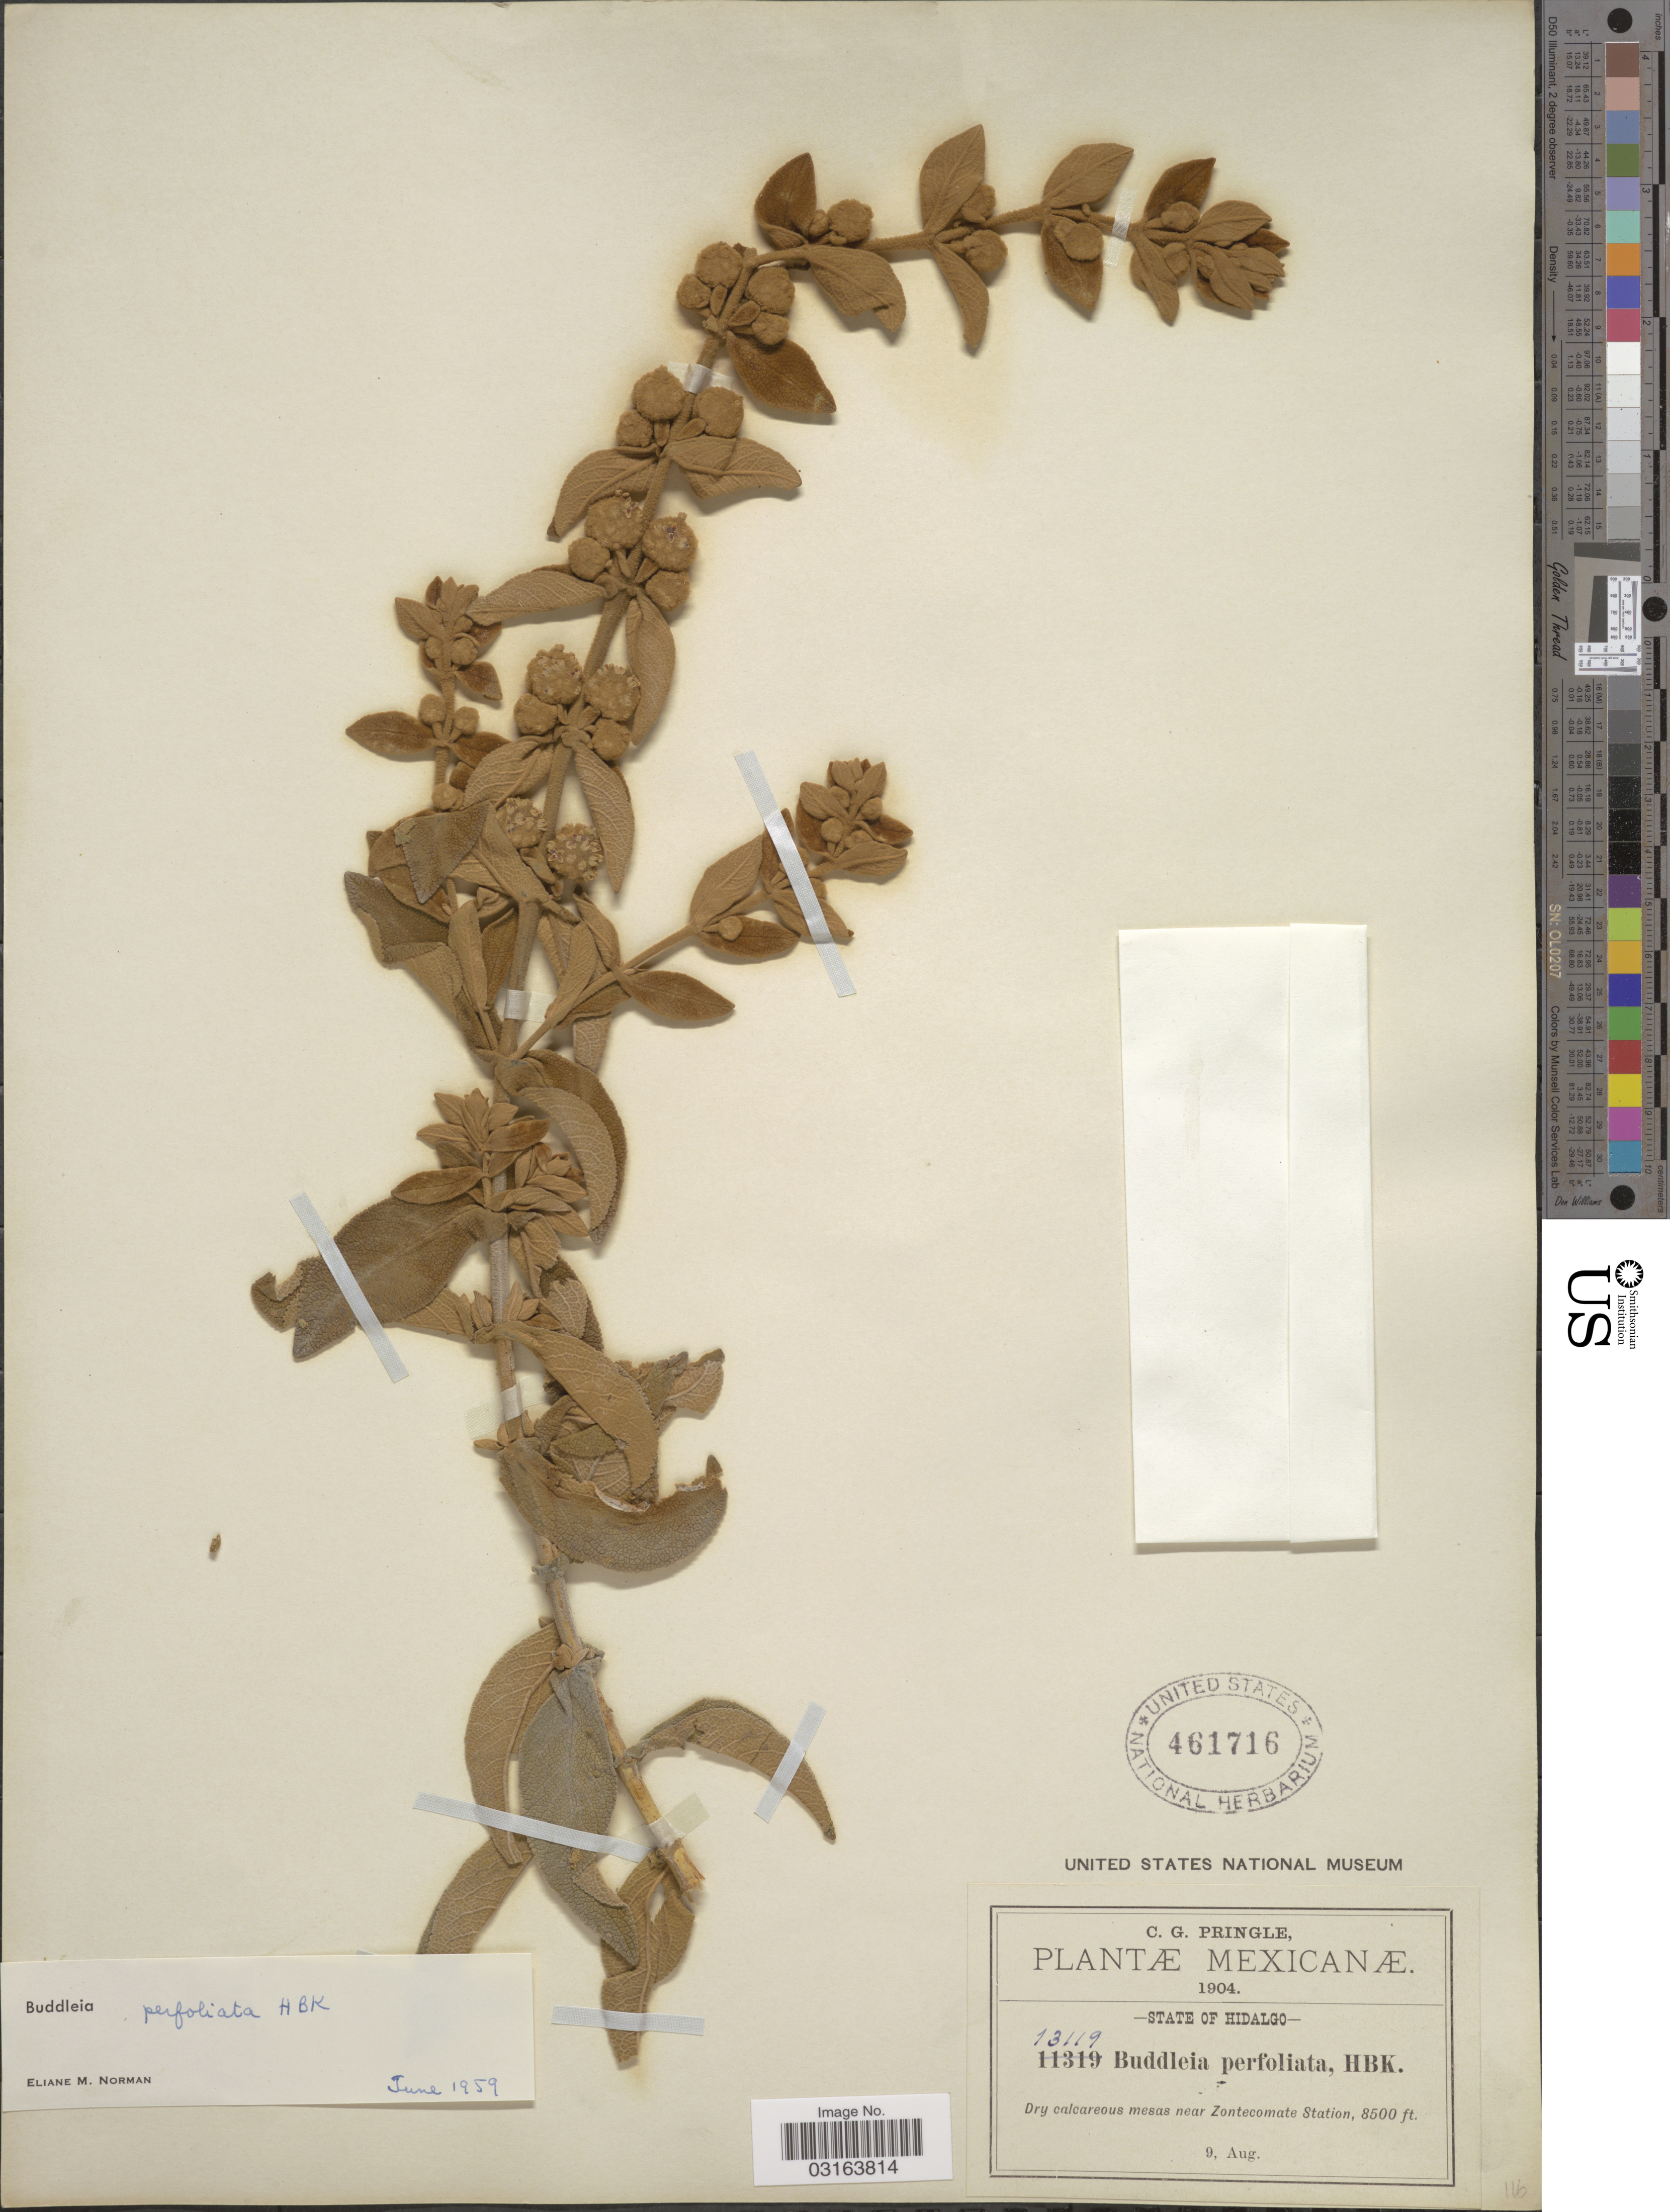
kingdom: Plantae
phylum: Tracheophyta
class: Magnoliopsida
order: Lamiales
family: Scrophulariaceae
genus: Buddleja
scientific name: Buddleja perfoliata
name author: Kunth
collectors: C. G. Pringle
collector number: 13119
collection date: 1904-08-09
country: Mexico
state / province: Hidalgo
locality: Near Zontecomate Station.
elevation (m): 2591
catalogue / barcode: US 461716